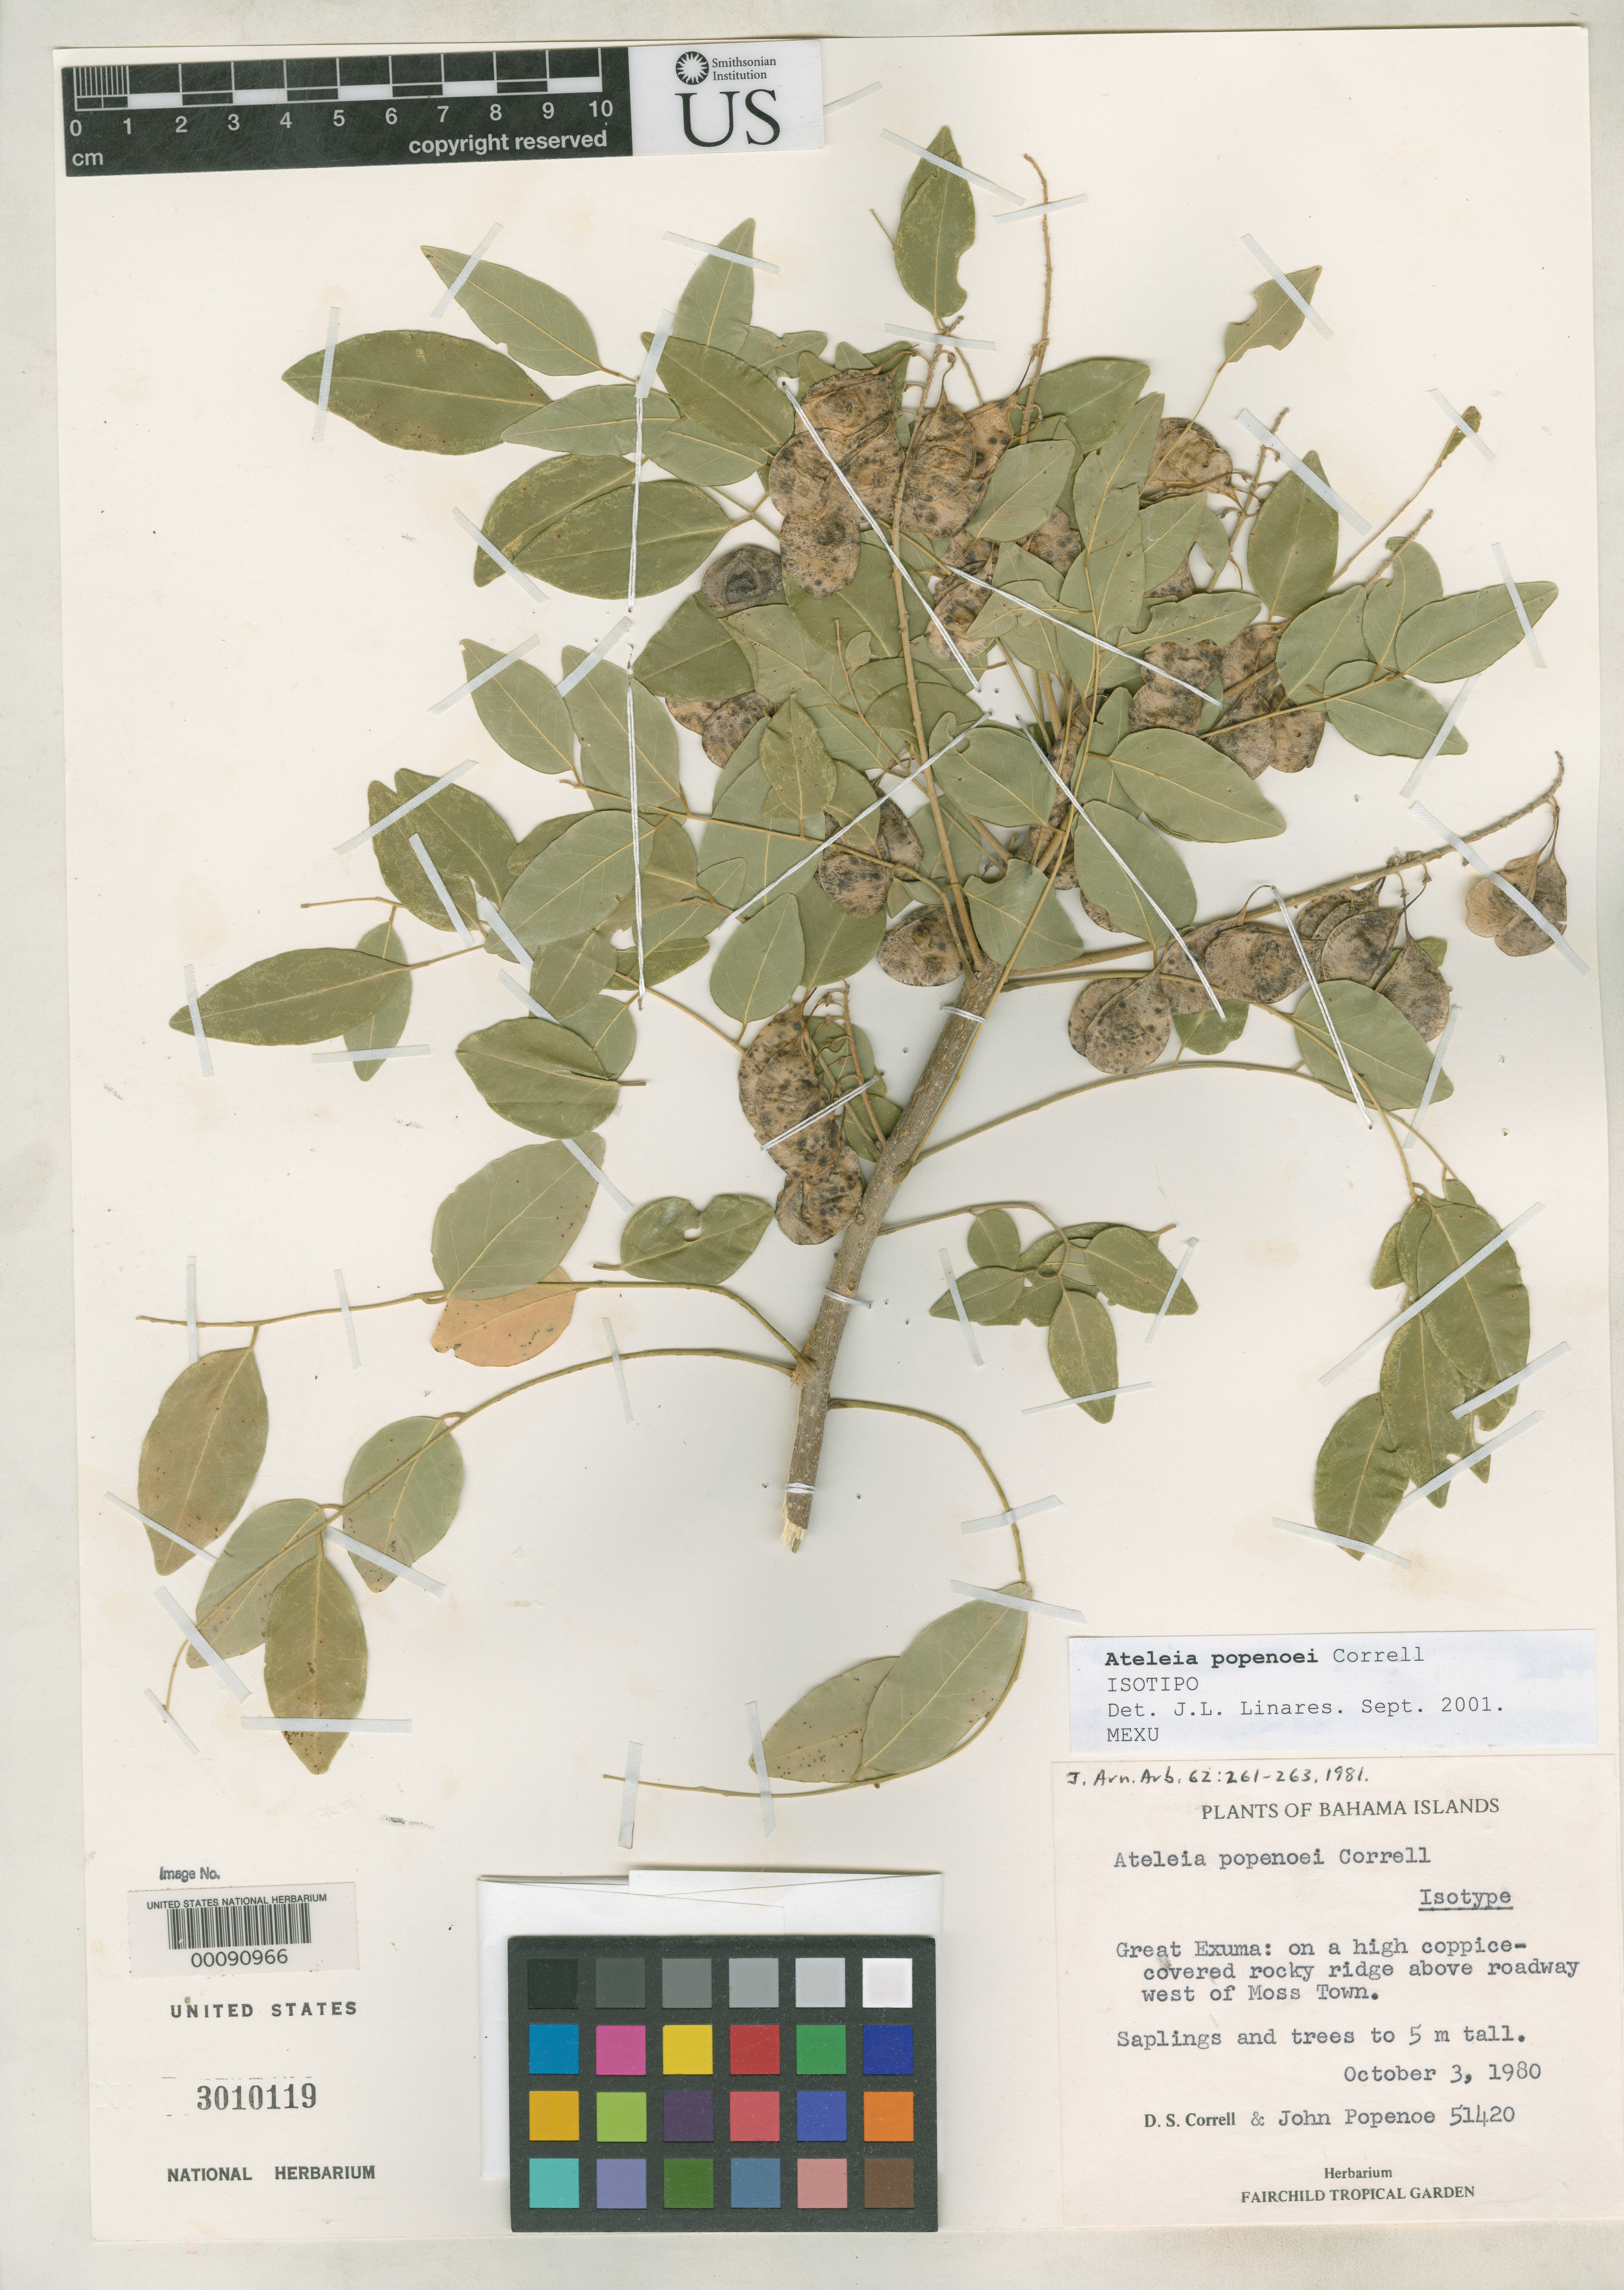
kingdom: Plantae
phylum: Tracheophyta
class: Magnoliopsida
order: Fabales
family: Fabaceae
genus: Ateleia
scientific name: Ateleia popenoei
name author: Correll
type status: Isotype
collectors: D. S. Correll & E. Popenoe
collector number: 51420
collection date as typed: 03 Oct 1980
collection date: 1980-10-03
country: Bahamas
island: Great Exuma Island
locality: West of Moss Town.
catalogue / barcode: US 3010119